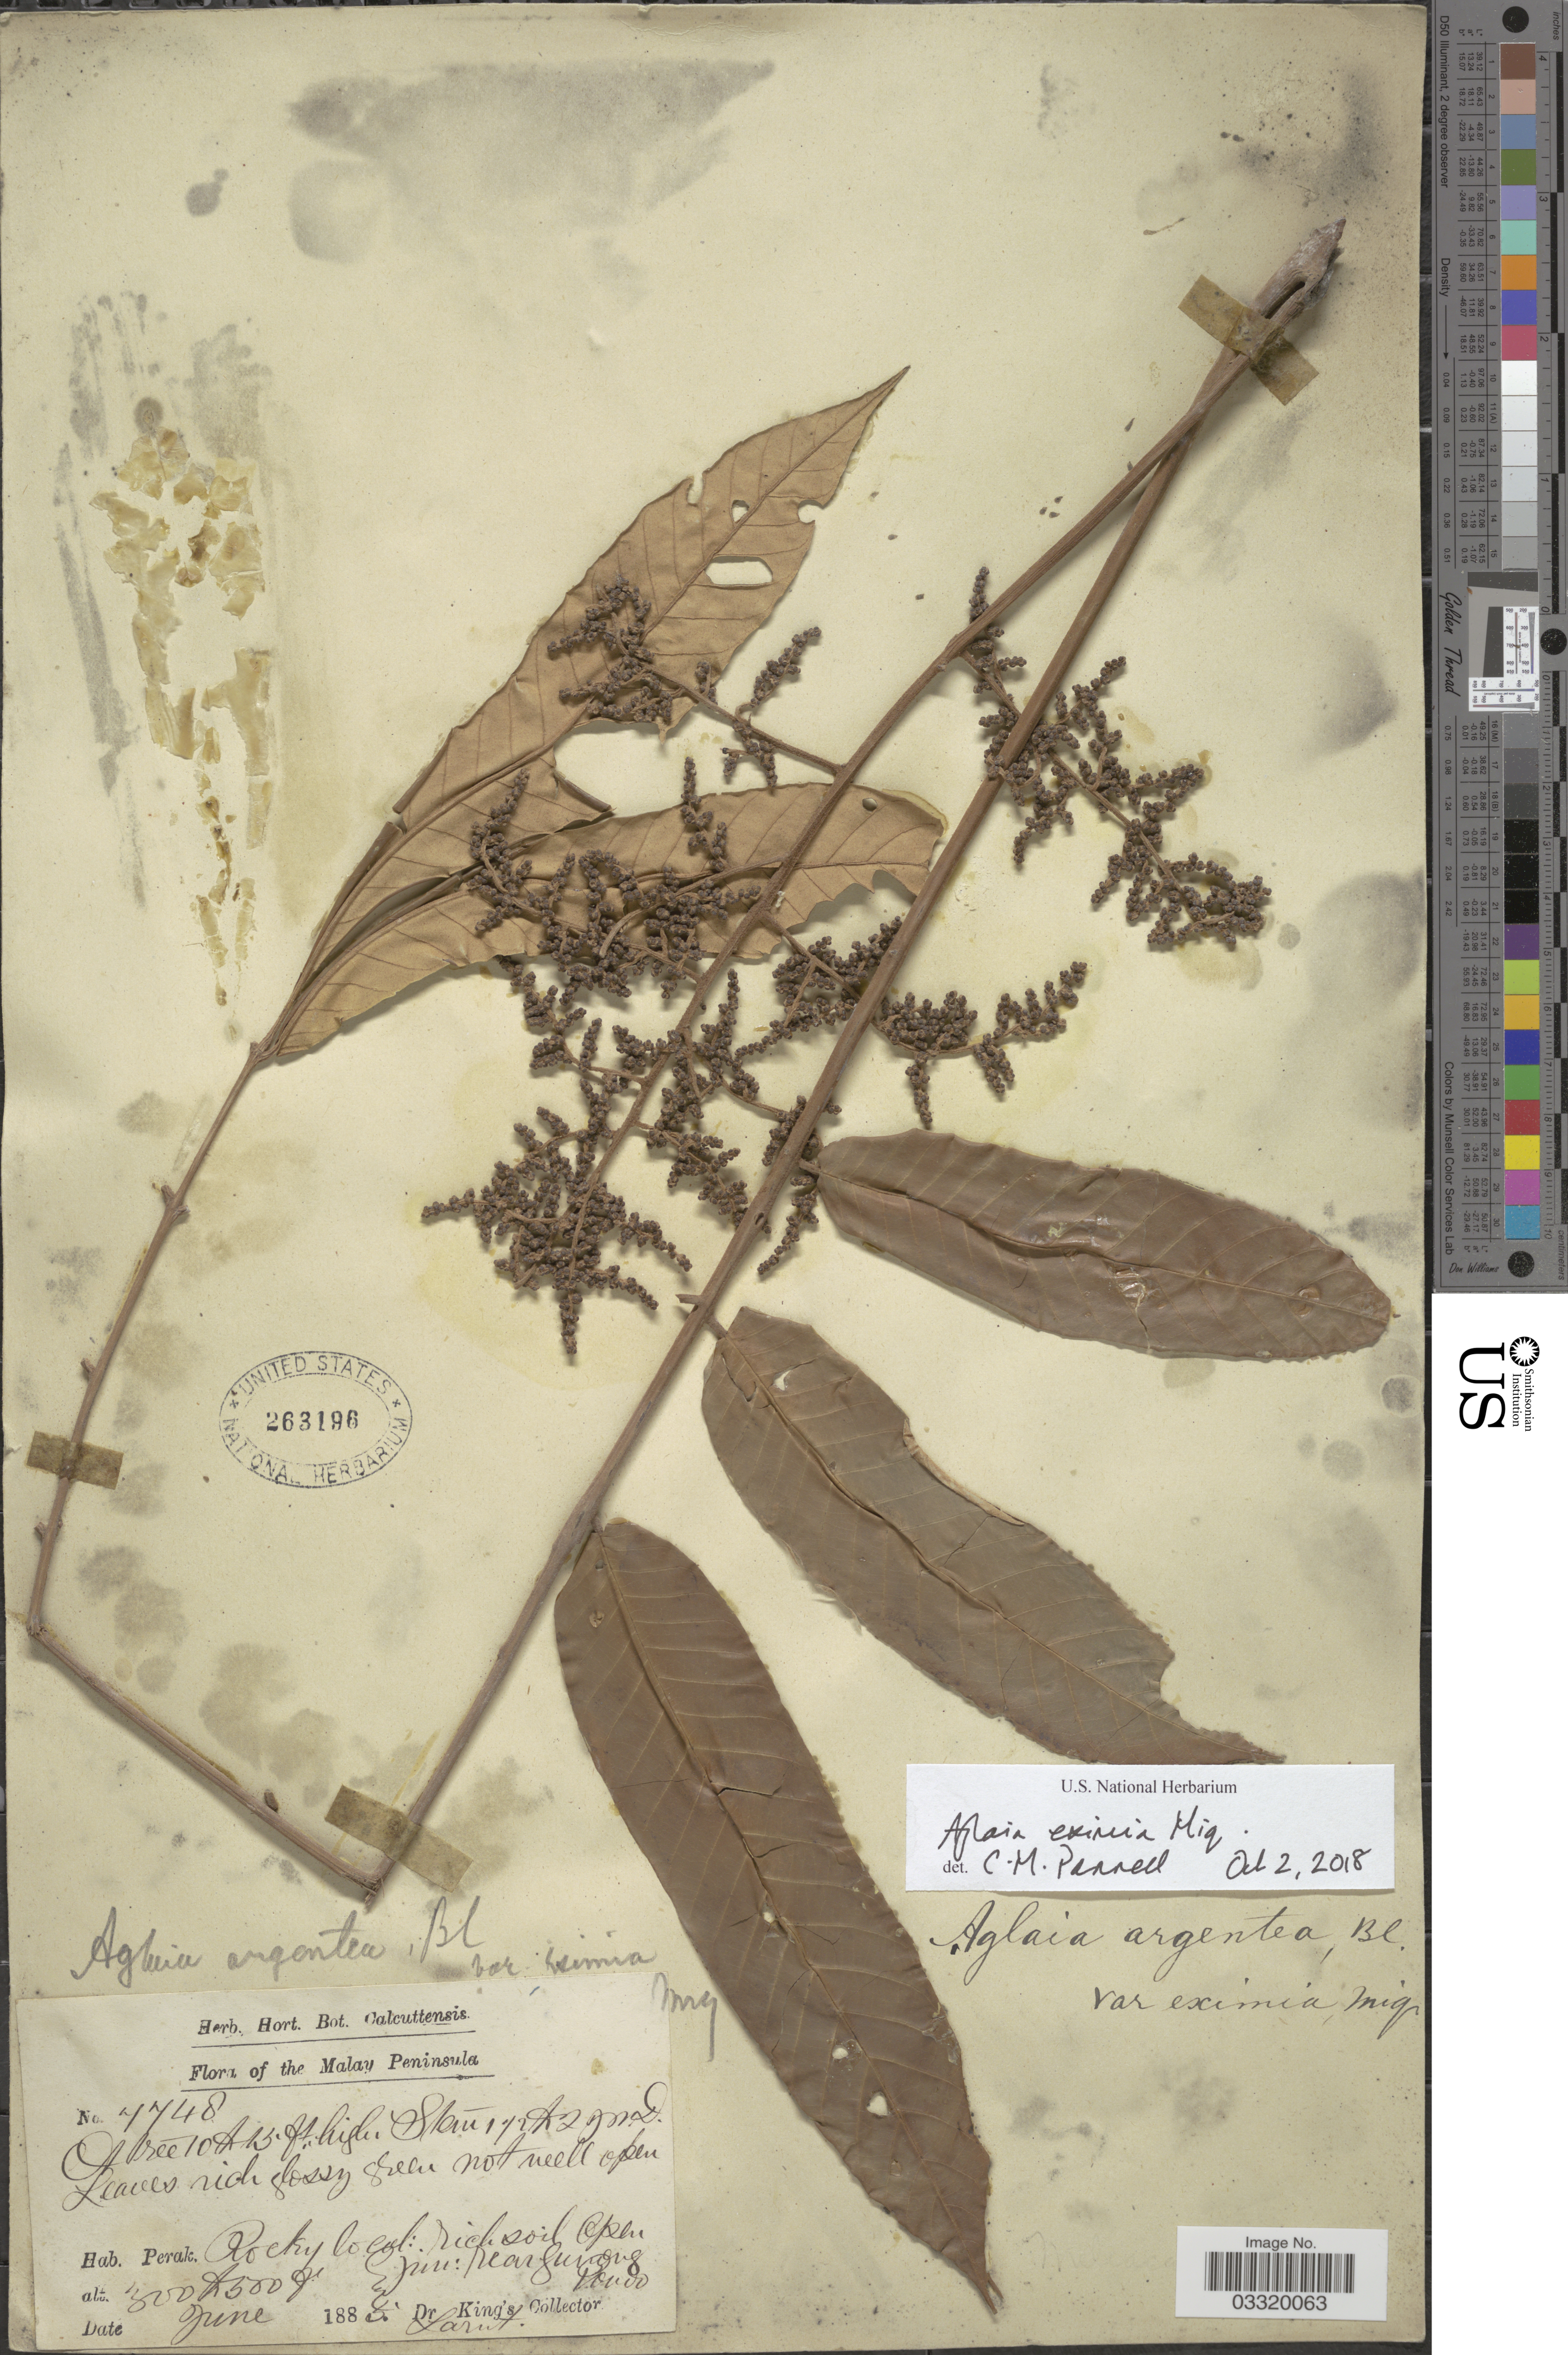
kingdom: Plantae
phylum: Tracheophyta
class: Magnoliopsida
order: Sapindales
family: Meliaceae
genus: Aglaia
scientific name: Aglaia eximia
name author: Miq.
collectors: Dr. King's collector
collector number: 7748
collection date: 1885-06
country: Malaysia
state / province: Perak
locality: Malay Peninsula.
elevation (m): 91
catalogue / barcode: US 263196